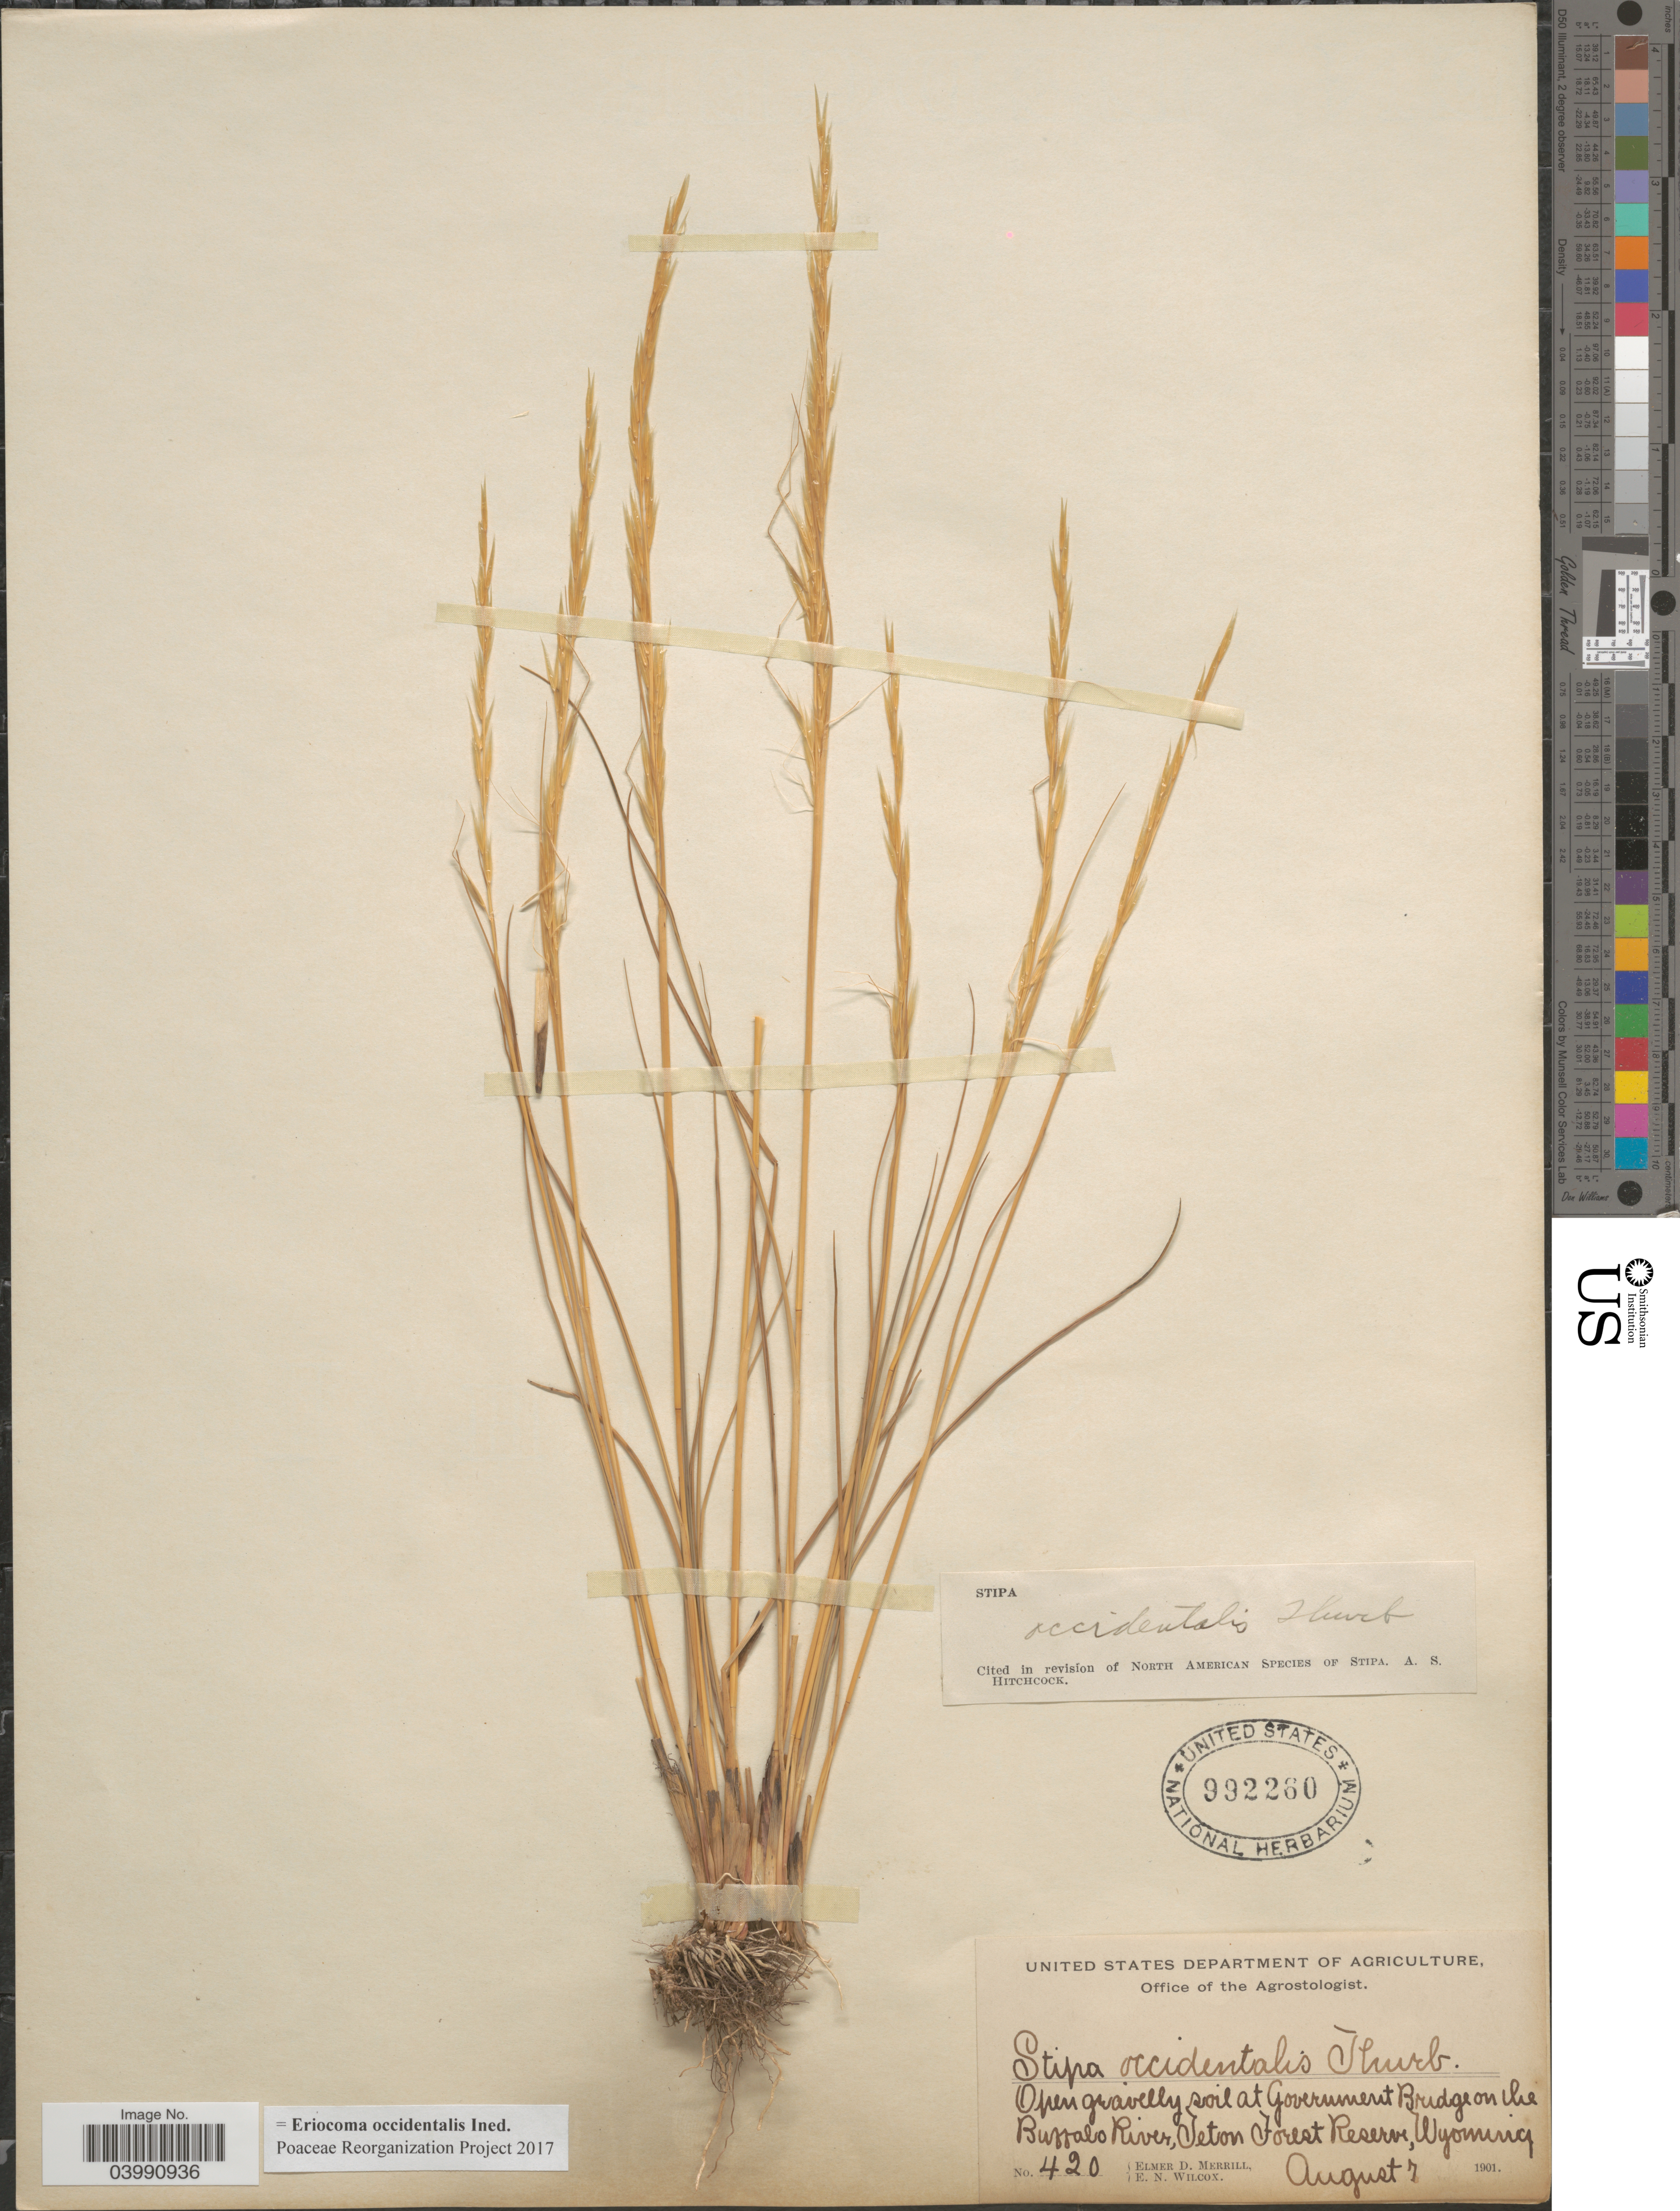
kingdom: Plantae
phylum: Tracheophyta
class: Liliopsida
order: Poales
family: Poaceae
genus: Eriocoma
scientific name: Eriocoma occidentalis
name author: (Thurb. ex S. Watson) Romasch.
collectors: E. D. Merrill & E. Wilcox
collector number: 420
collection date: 1901-08-07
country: United States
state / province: Wyoming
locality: Open gravelly soil at Government Bridge on the Buffalo River, Teton Forest Reserve.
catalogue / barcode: US 992260